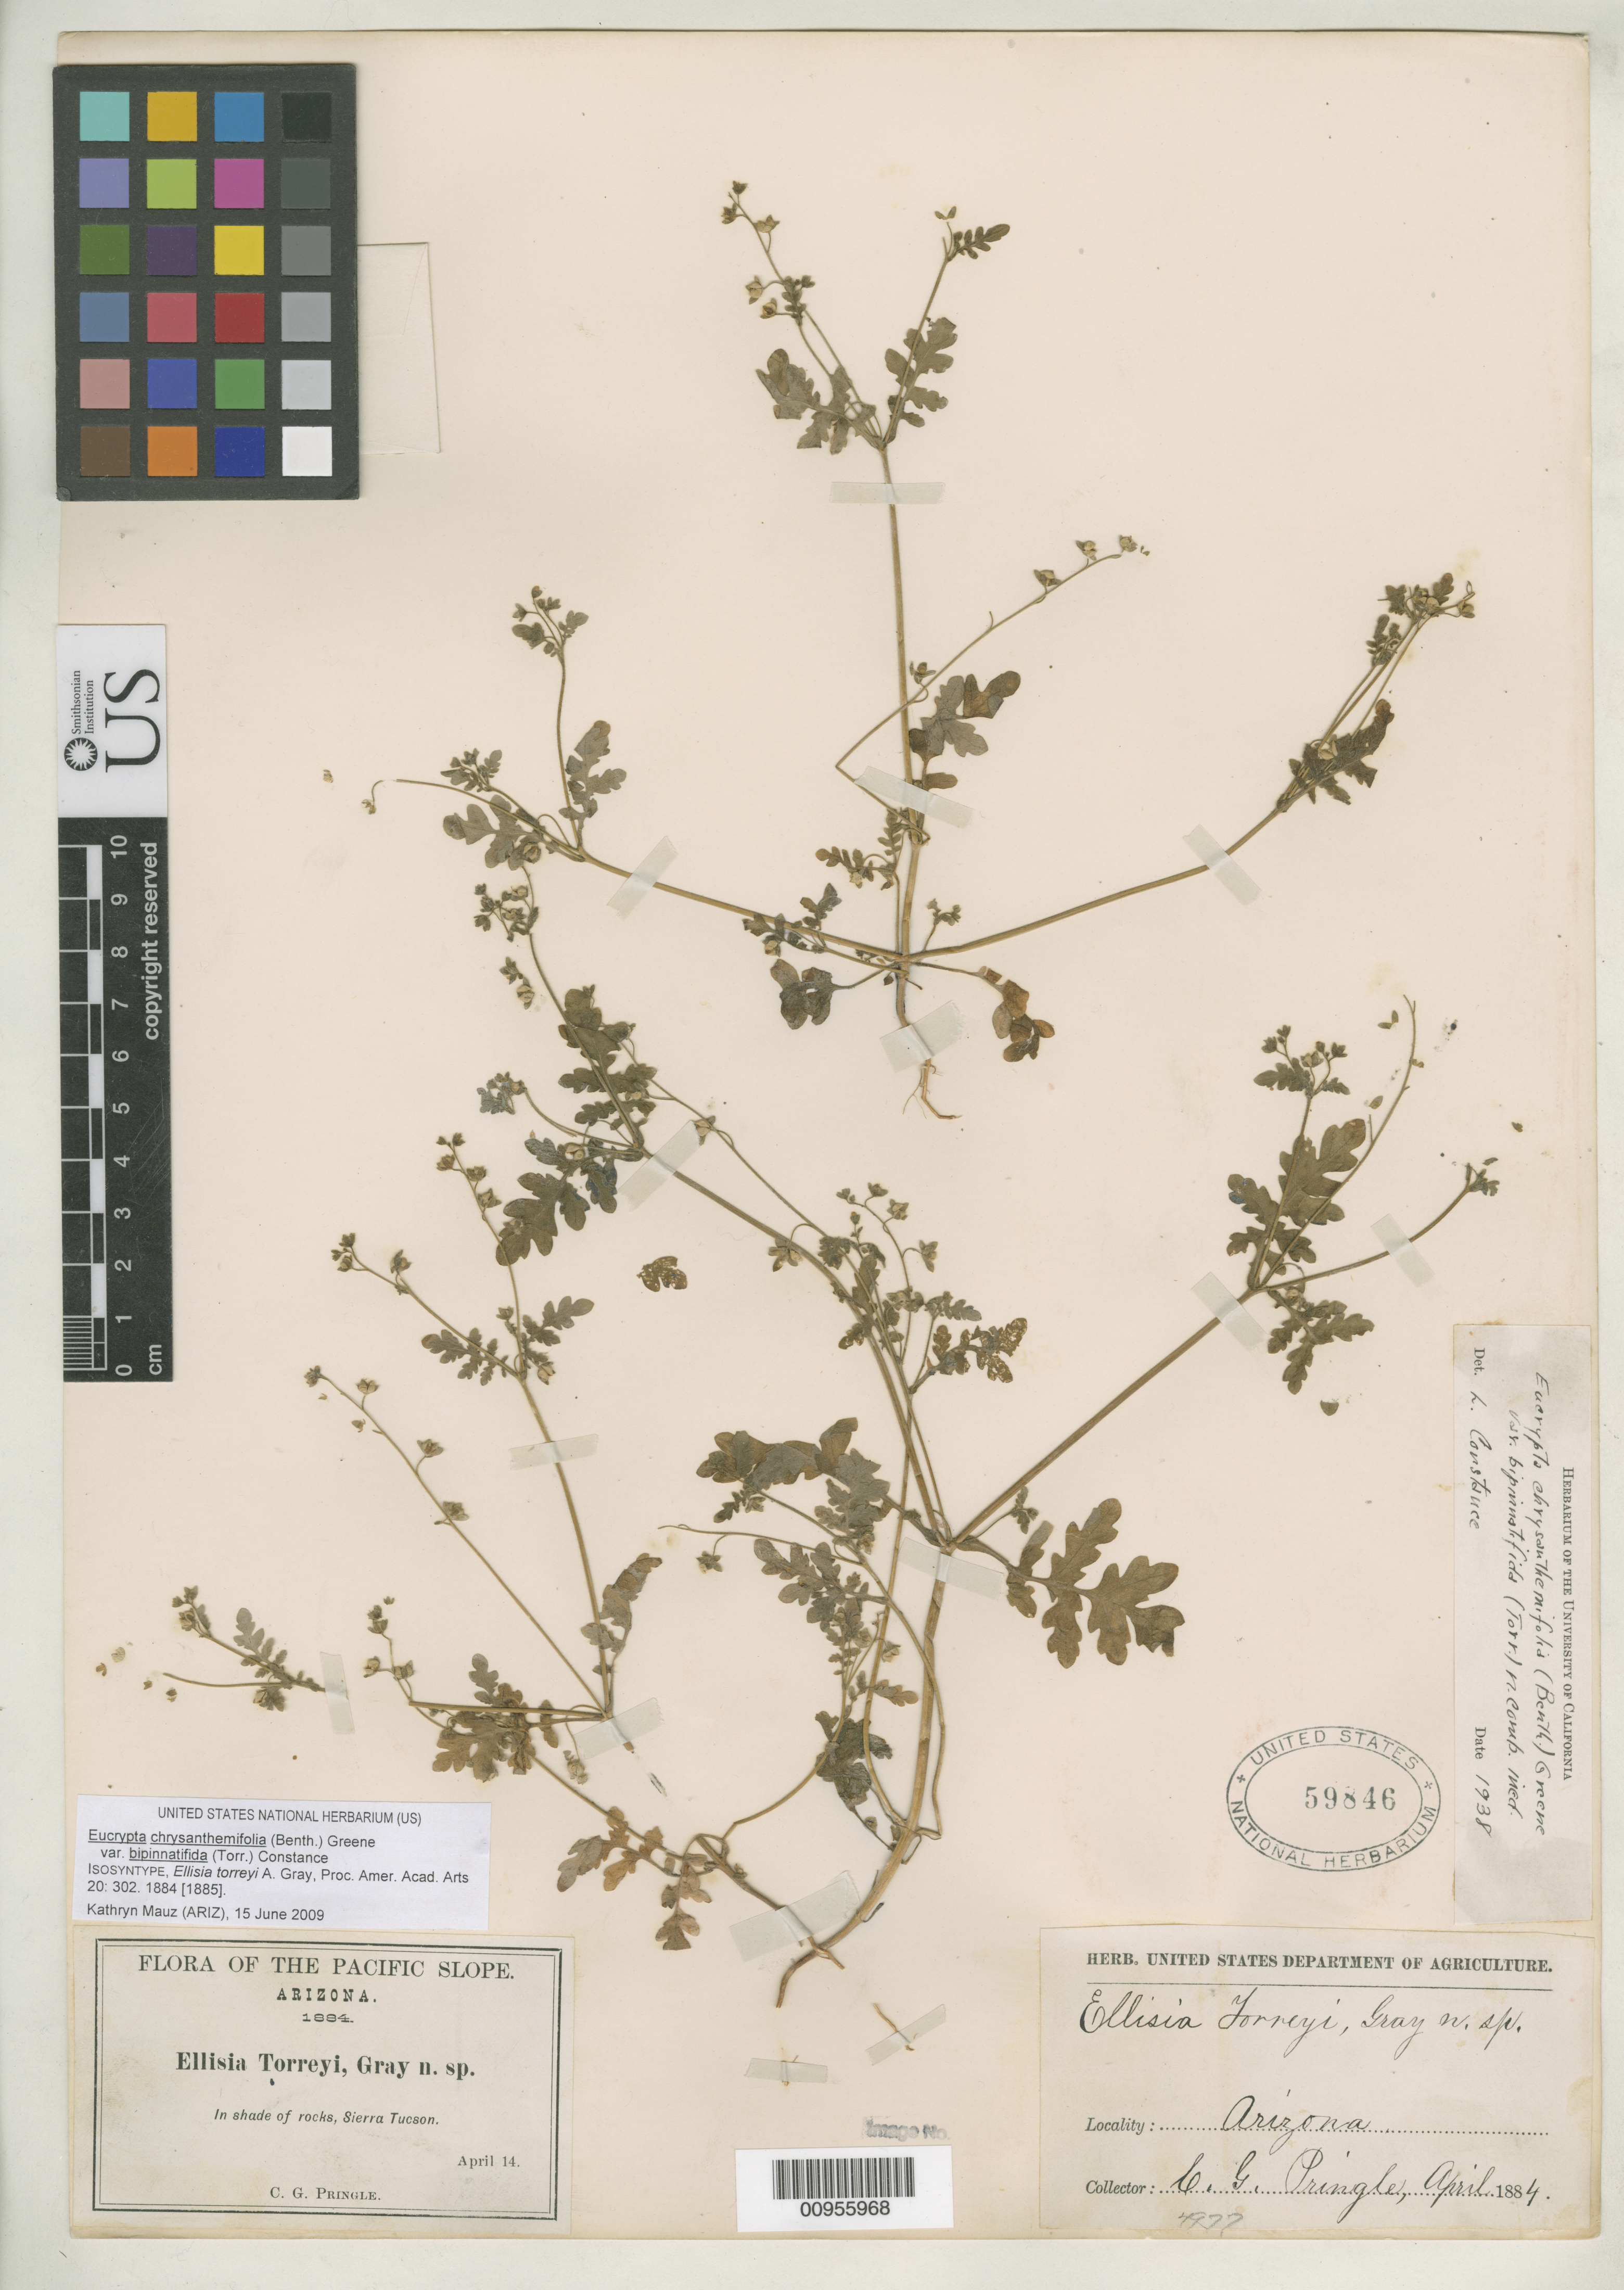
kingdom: Plantae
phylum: Tracheophyta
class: Magnoliopsida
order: Boraginales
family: Hydrophyllaceae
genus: Ellisia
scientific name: Ellisia torreyi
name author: A. Gray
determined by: Mauz, Kathryn, (ARIZ)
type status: Isosyntype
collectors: C. G. Pringle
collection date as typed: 14 Apr 1884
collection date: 1884-04-14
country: United States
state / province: Arizona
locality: In shade of rocks, Sierra Tucson.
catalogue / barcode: US 59846